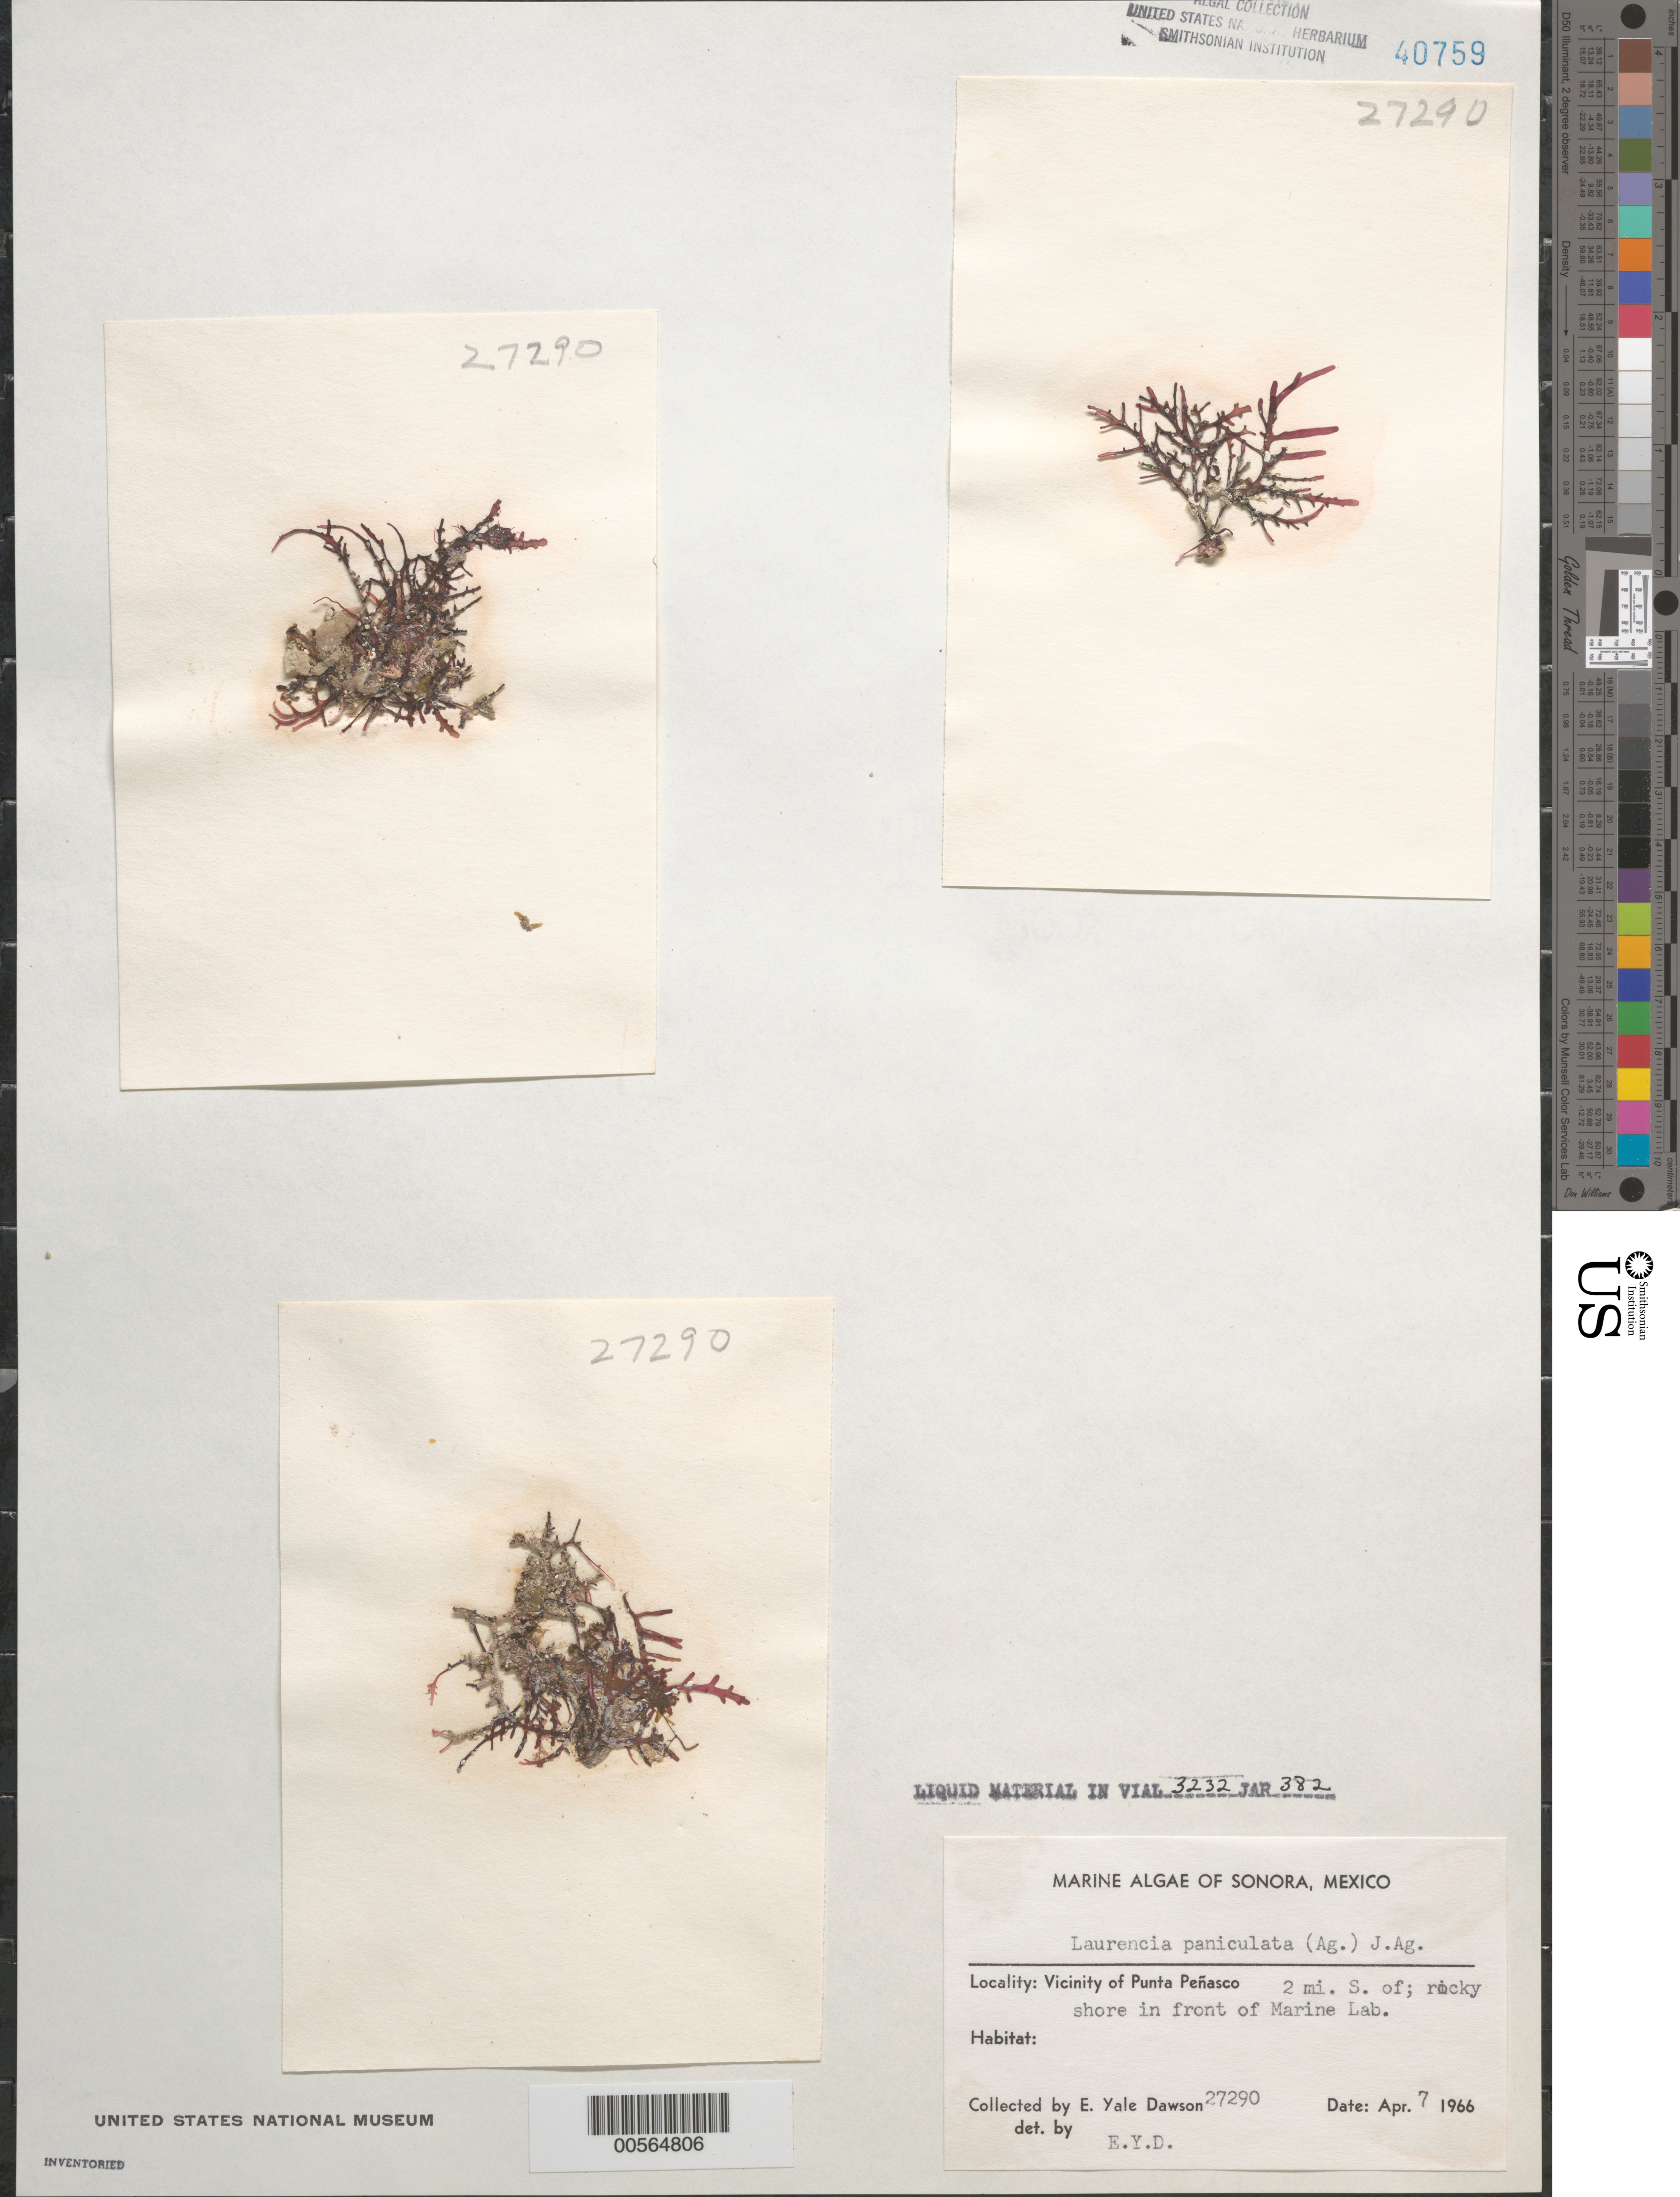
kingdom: Plantae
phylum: Rhodophyta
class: Florideophyceae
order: Ceramiales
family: Rhodomelaceae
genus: Palisada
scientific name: Palisada thuyoides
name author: (Kützing) Cassano et al.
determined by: Algae name updating Project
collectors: E. Y. Dawson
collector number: EYD 27290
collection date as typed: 07 Apr 1966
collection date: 1966-04-07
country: Mexico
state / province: Sonora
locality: Marine laboratory shore, 2 miles south of Punta Penasco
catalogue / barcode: US 40759